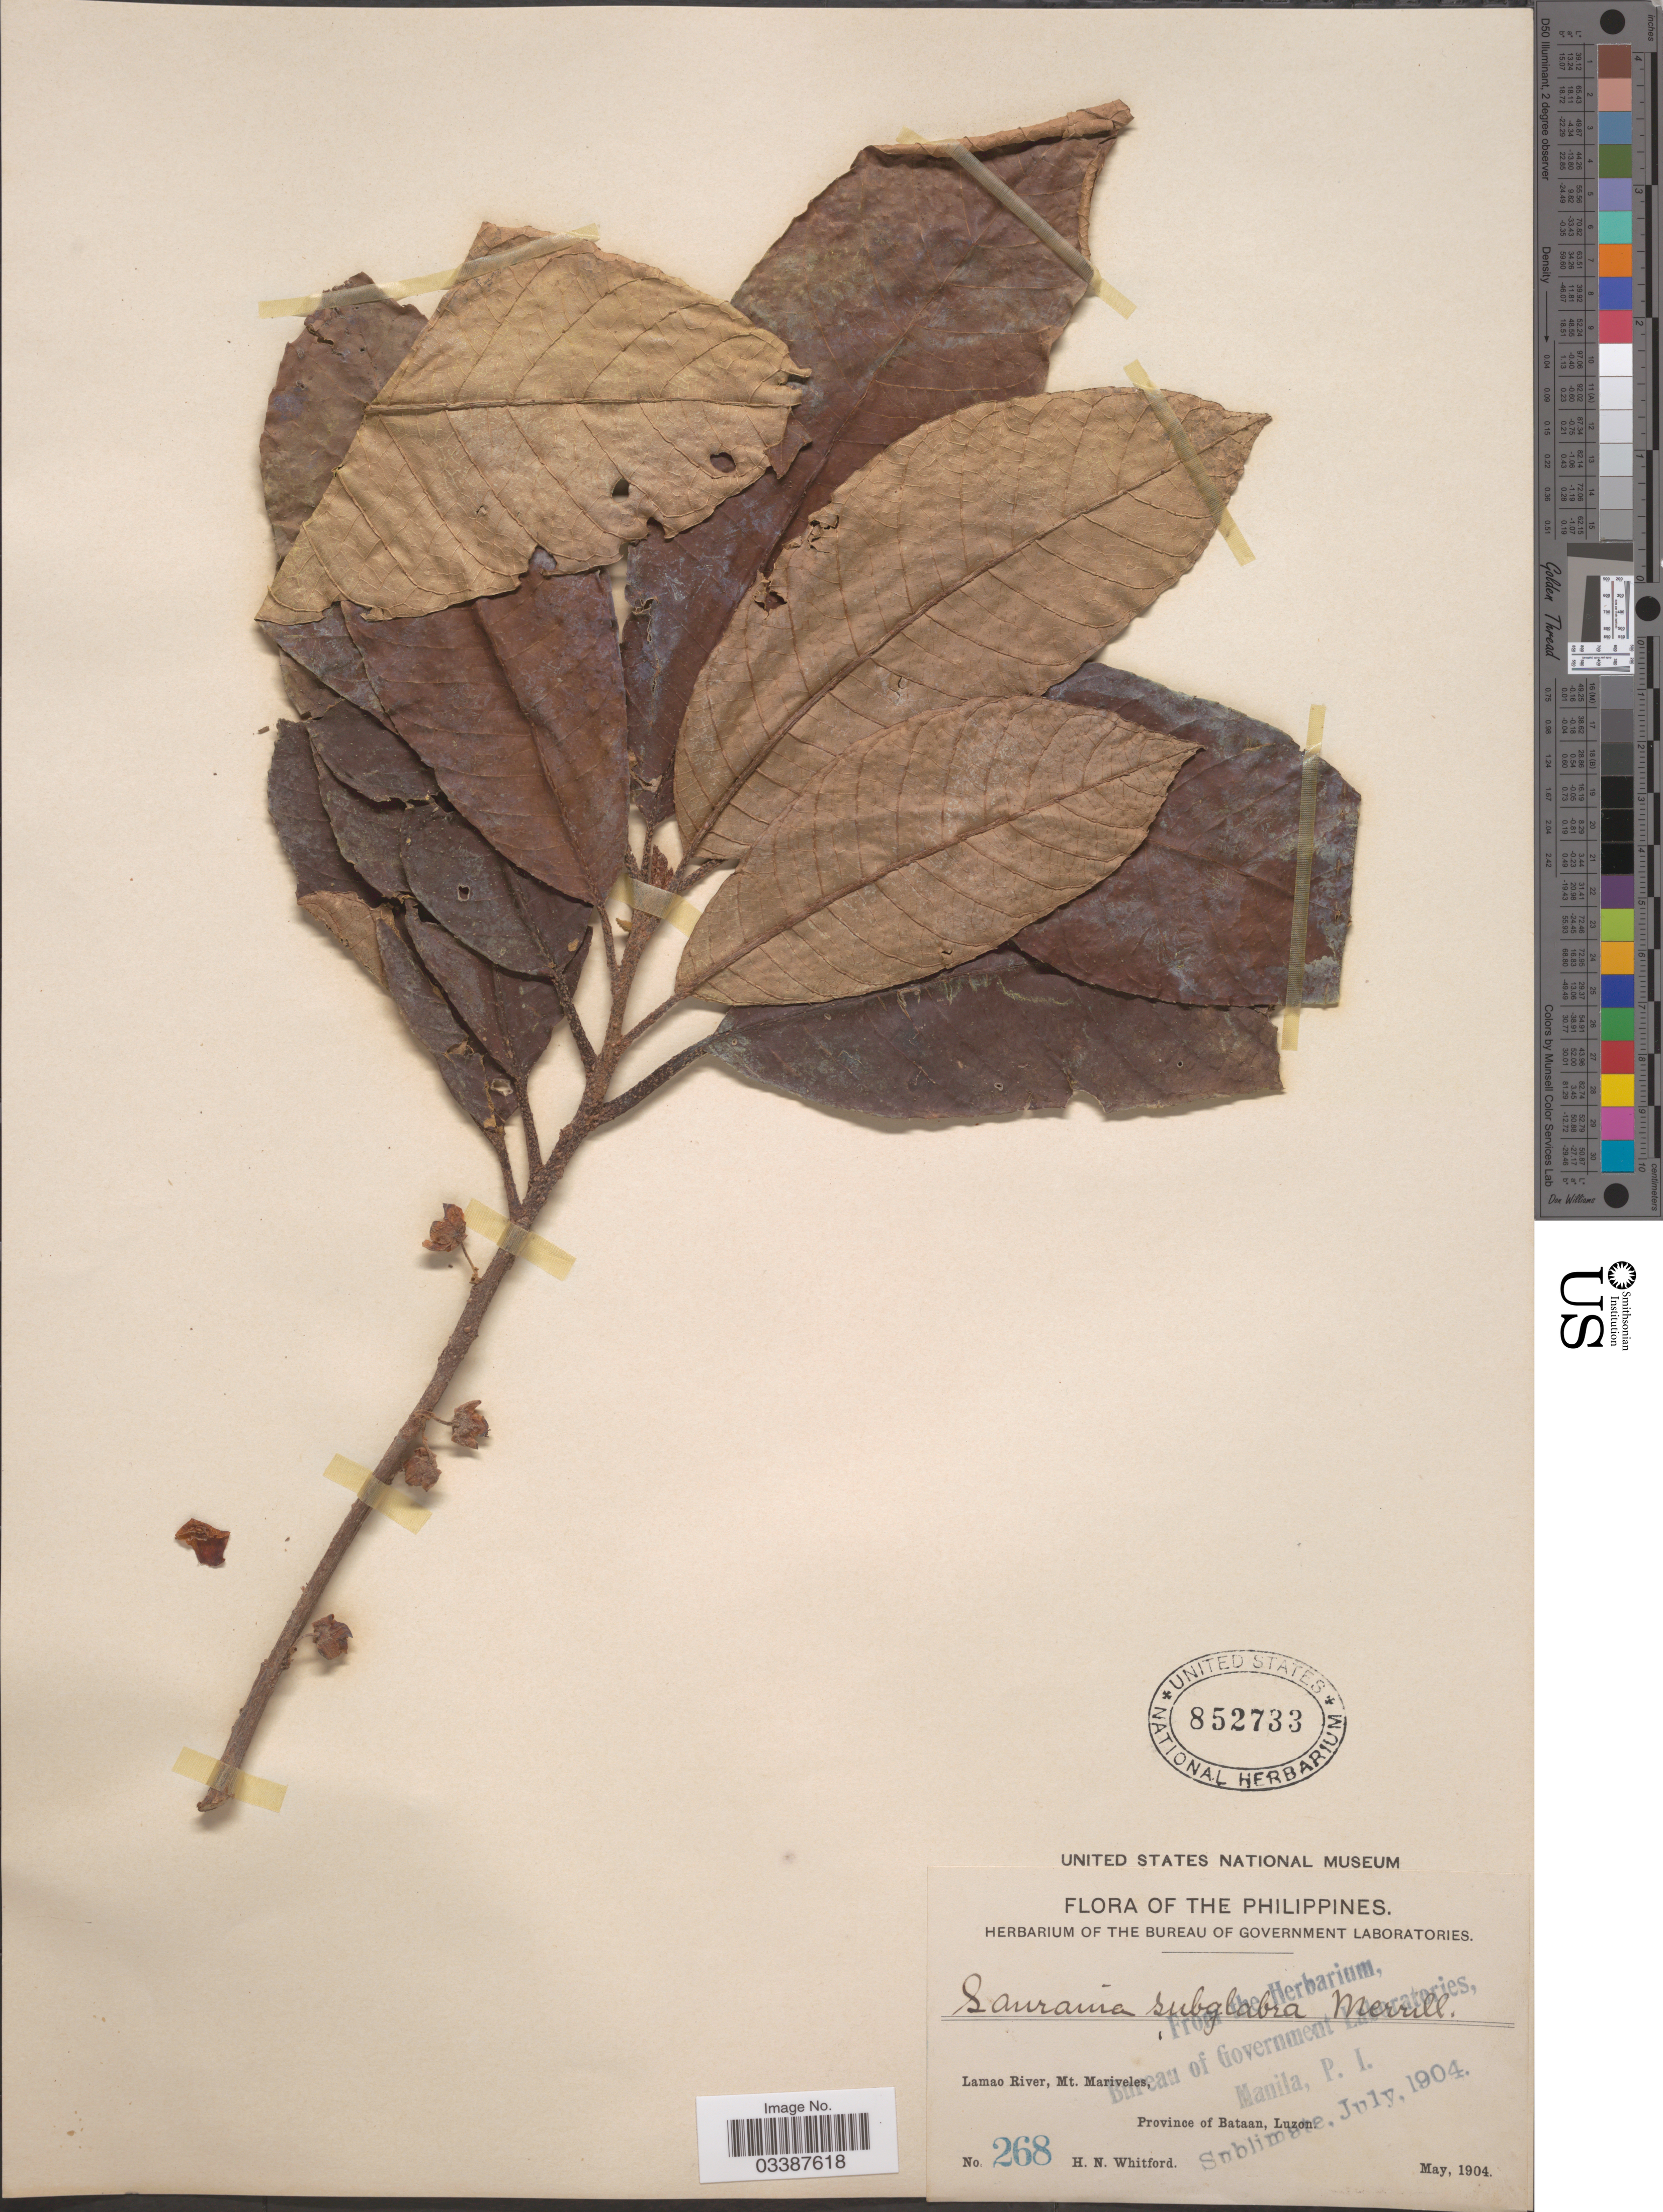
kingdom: Plantae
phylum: Tracheophyta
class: Magnoliopsida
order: Ericales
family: Actinidiaceae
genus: Saurauia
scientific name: Saurauia polysperma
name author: Merr.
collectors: H. N. Whitford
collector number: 268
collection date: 1904-05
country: Philippines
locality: Lamao River, Mt. Mariveles, Province of Bataan, Luzon.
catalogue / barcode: US 852733